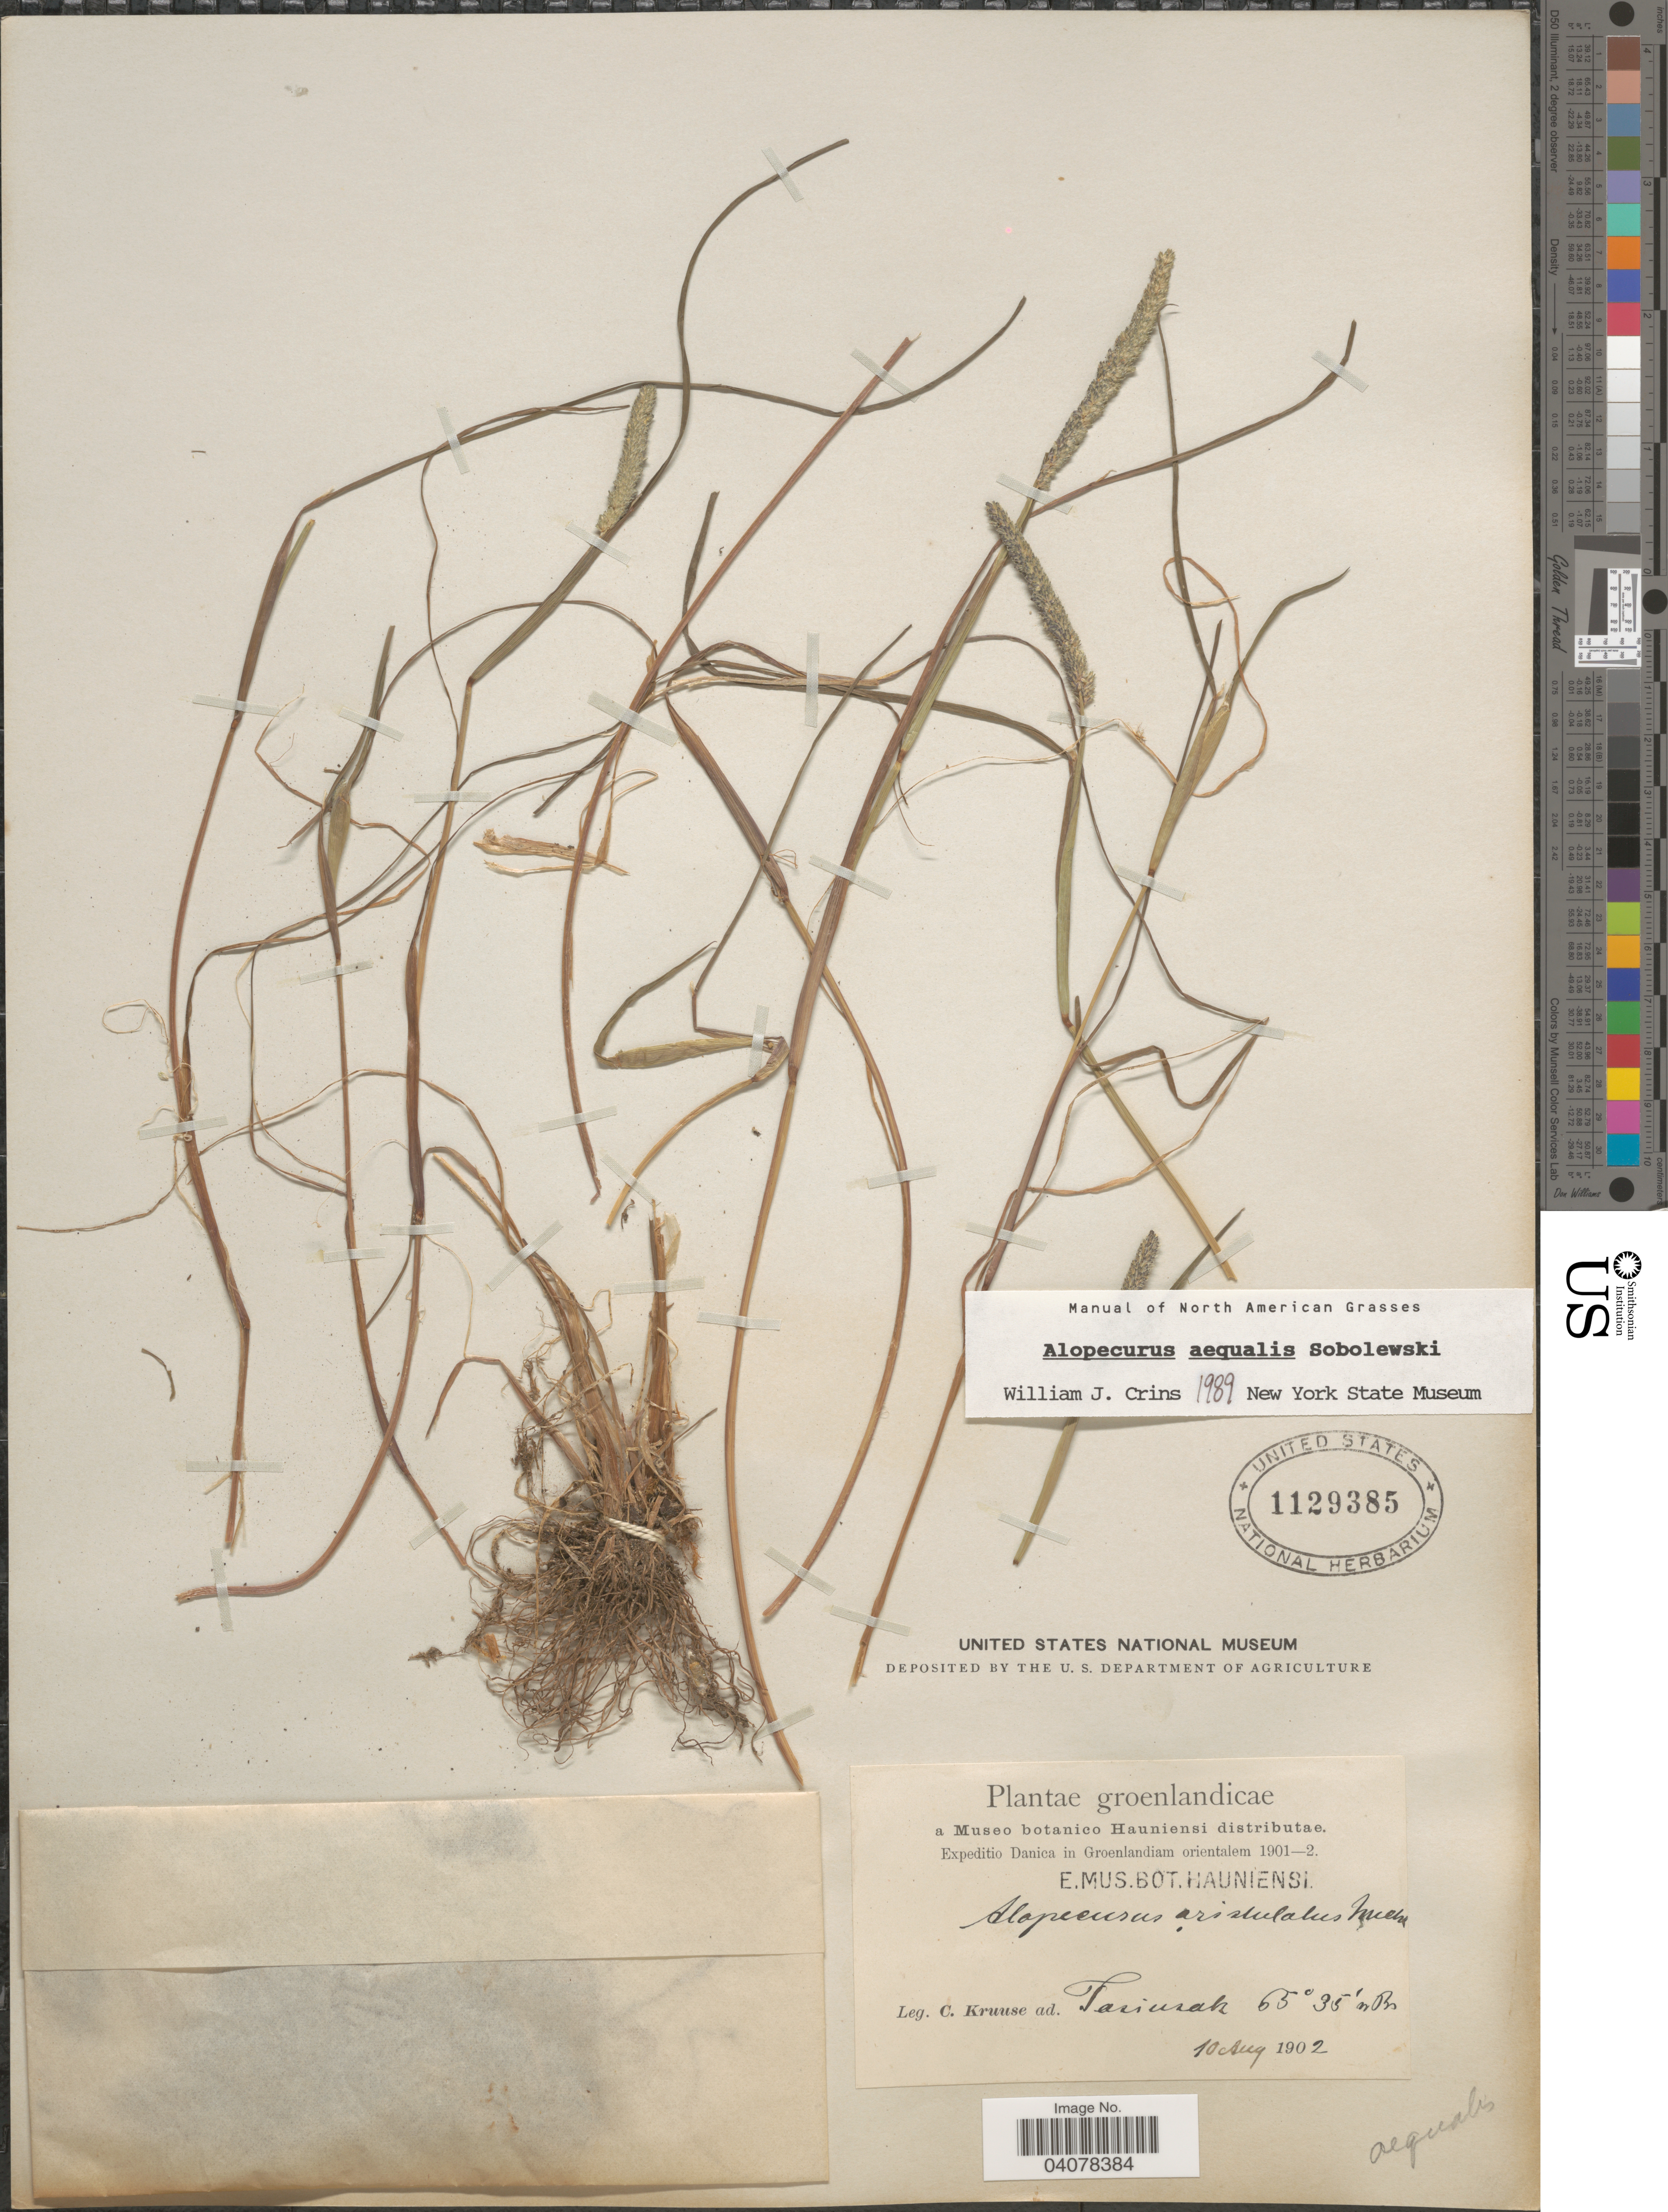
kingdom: Plantae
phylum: Tracheophyta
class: Liliopsida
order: Poales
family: Poaceae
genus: Alopecurus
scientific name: Alopecurus aequalis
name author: Sobol.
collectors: C. Kruuse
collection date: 1902-08-10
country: Greenland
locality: Groenlandicae. Expeditio Danica in Groenlandiam orientalem 1901-2. Tasiusak.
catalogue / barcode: US 1129385